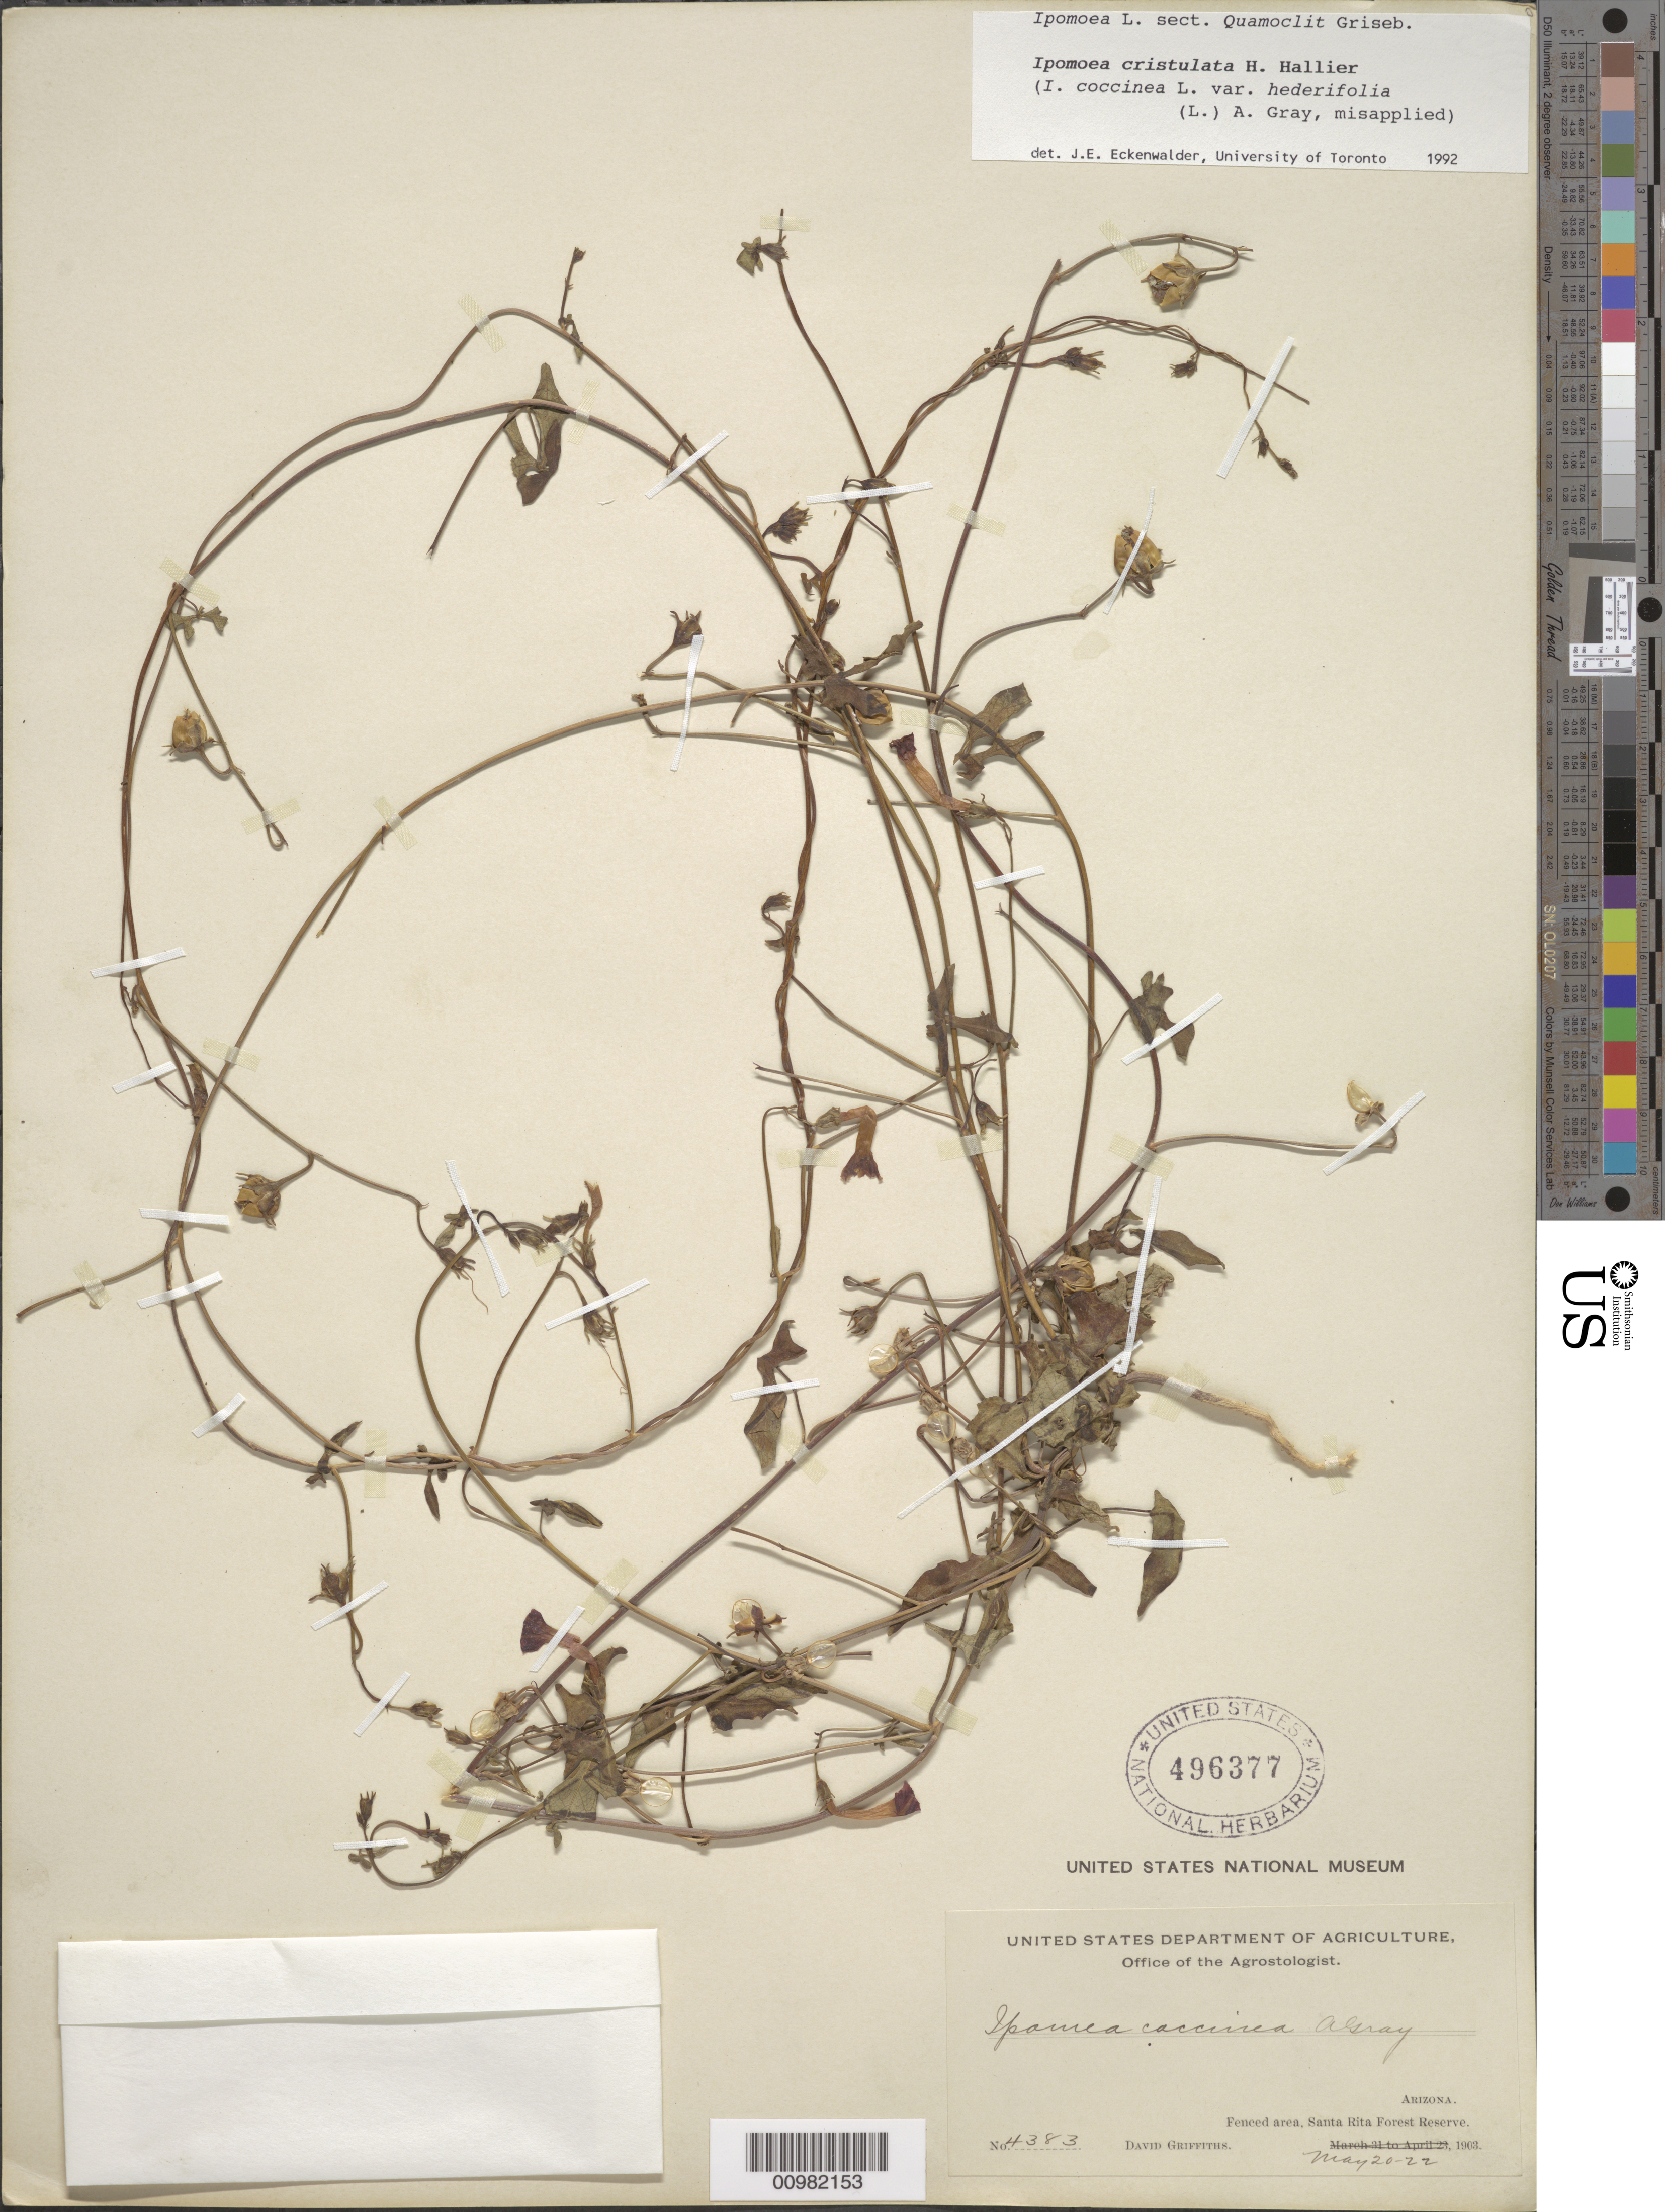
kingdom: Plantae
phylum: Tracheophyta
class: Magnoliopsida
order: Solanales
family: Convolvulaceae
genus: Ipomoea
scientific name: Ipomoea cristulata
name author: Hallier f.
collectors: D. Griffiths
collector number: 4383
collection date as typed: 20 May 1903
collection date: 1903-05-20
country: United States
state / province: Arizona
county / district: Pima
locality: Santa Rita Forest Reserve; Fenced Area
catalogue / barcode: US 496377